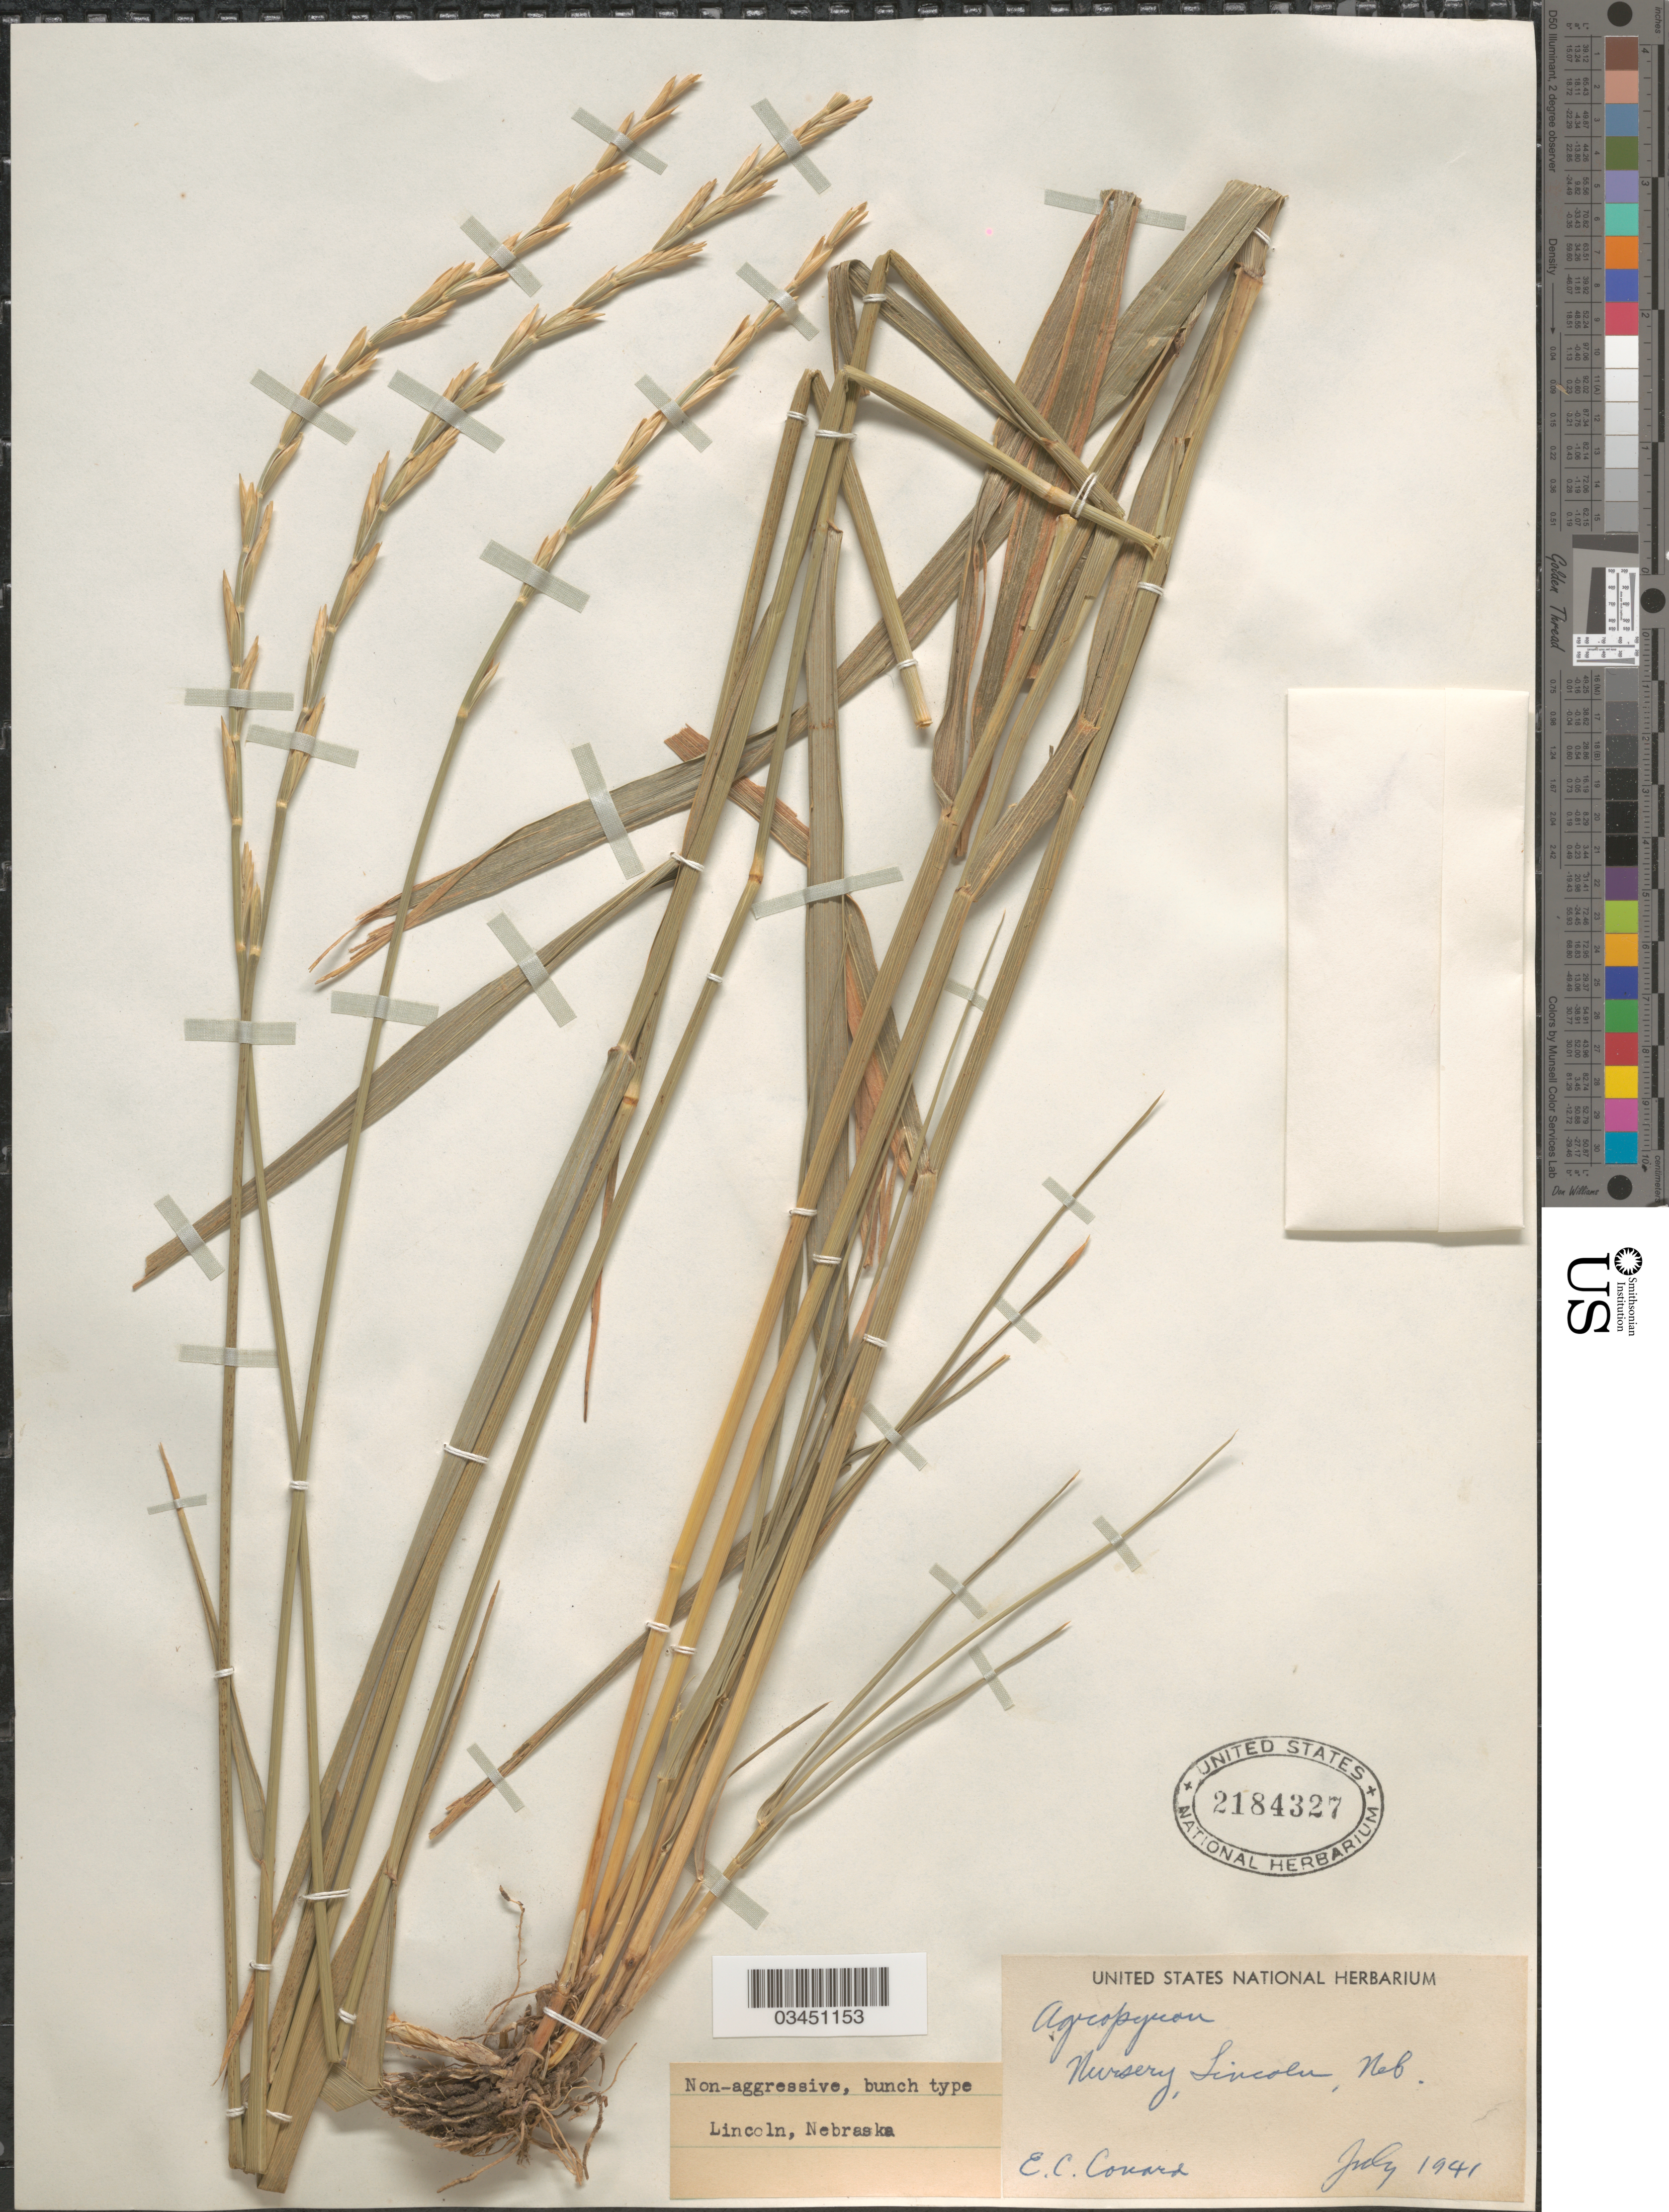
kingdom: Plantae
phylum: Tracheophyta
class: Liliopsida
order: Poales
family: Poaceae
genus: Elymus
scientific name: Elymus sp.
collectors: E. Conard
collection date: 1941-07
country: United States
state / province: Nebraska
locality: Nursery, Lincoln.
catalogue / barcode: US 2184327